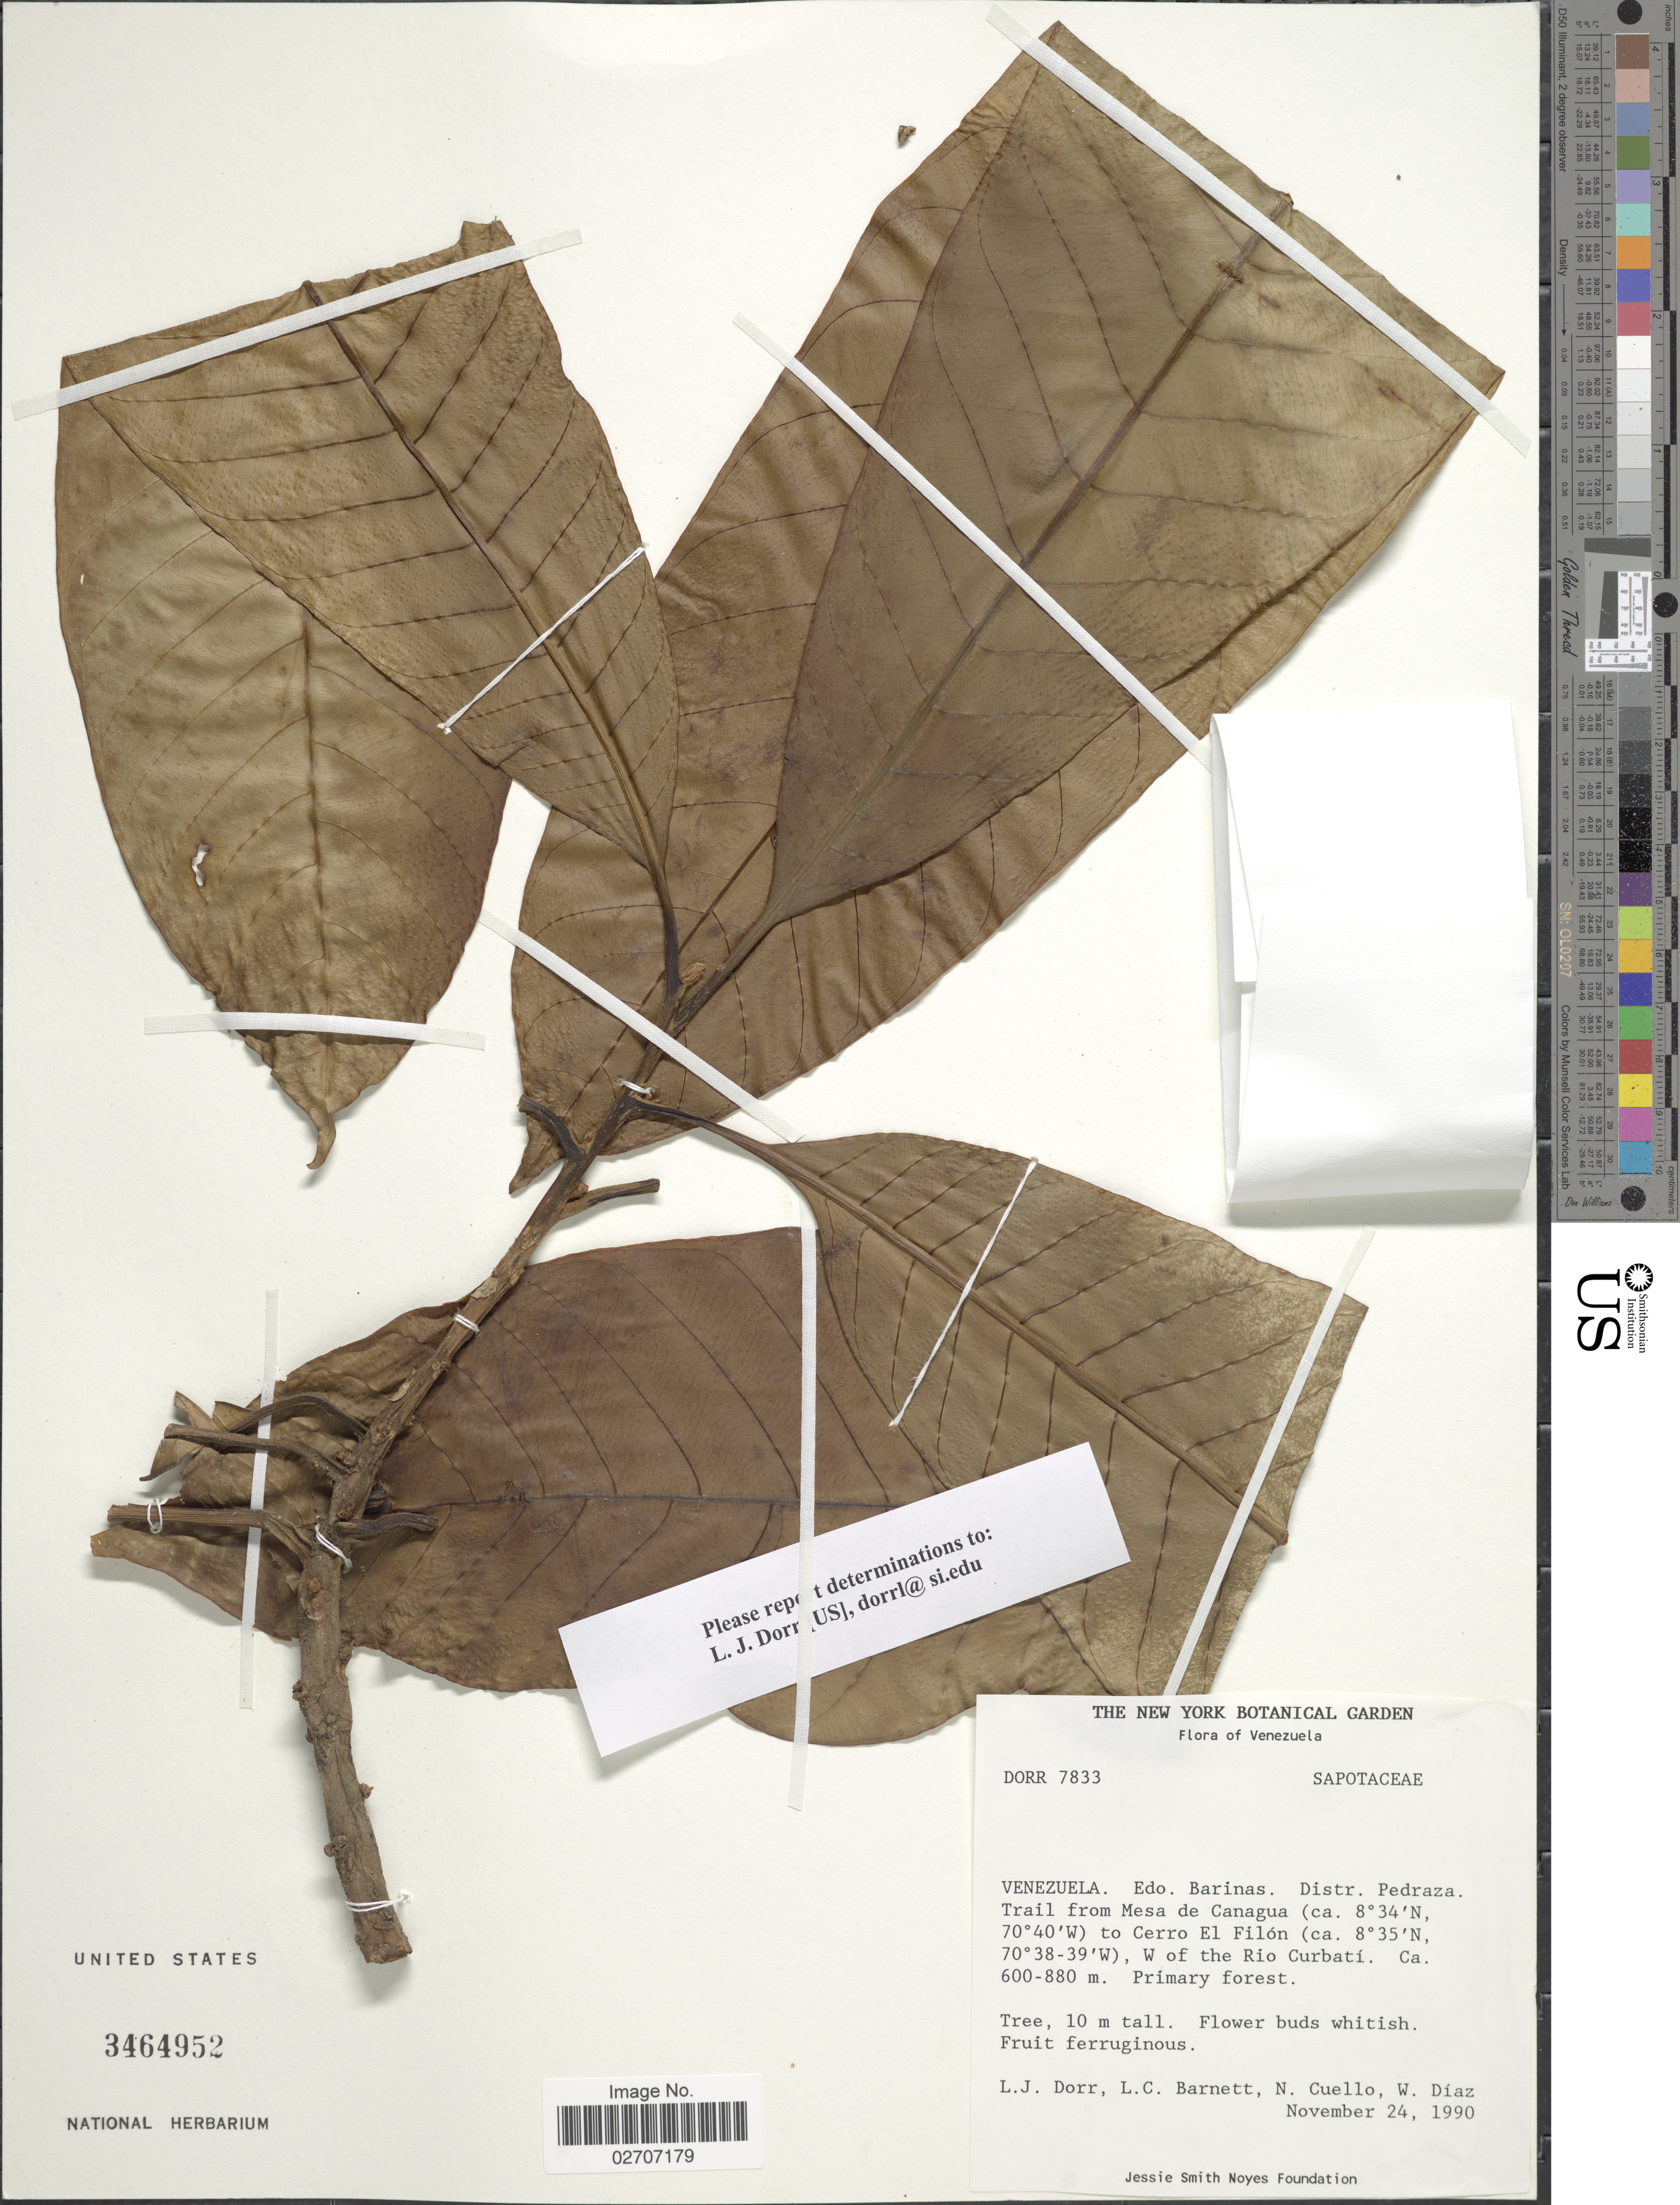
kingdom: Plantae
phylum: Tracheophyta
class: Magnoliopsida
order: Ericales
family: Sapotaceae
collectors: L. J. Dorr, L. C. Barnett, N. L. Cuello & W. Díaz P.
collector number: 7833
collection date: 1990-11-24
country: Venezuela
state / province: Barinas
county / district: Pedraza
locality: Trail from Mesa de Canagua to Cerro El Filón, W of the Rio Curbatí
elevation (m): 600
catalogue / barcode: US 3464952